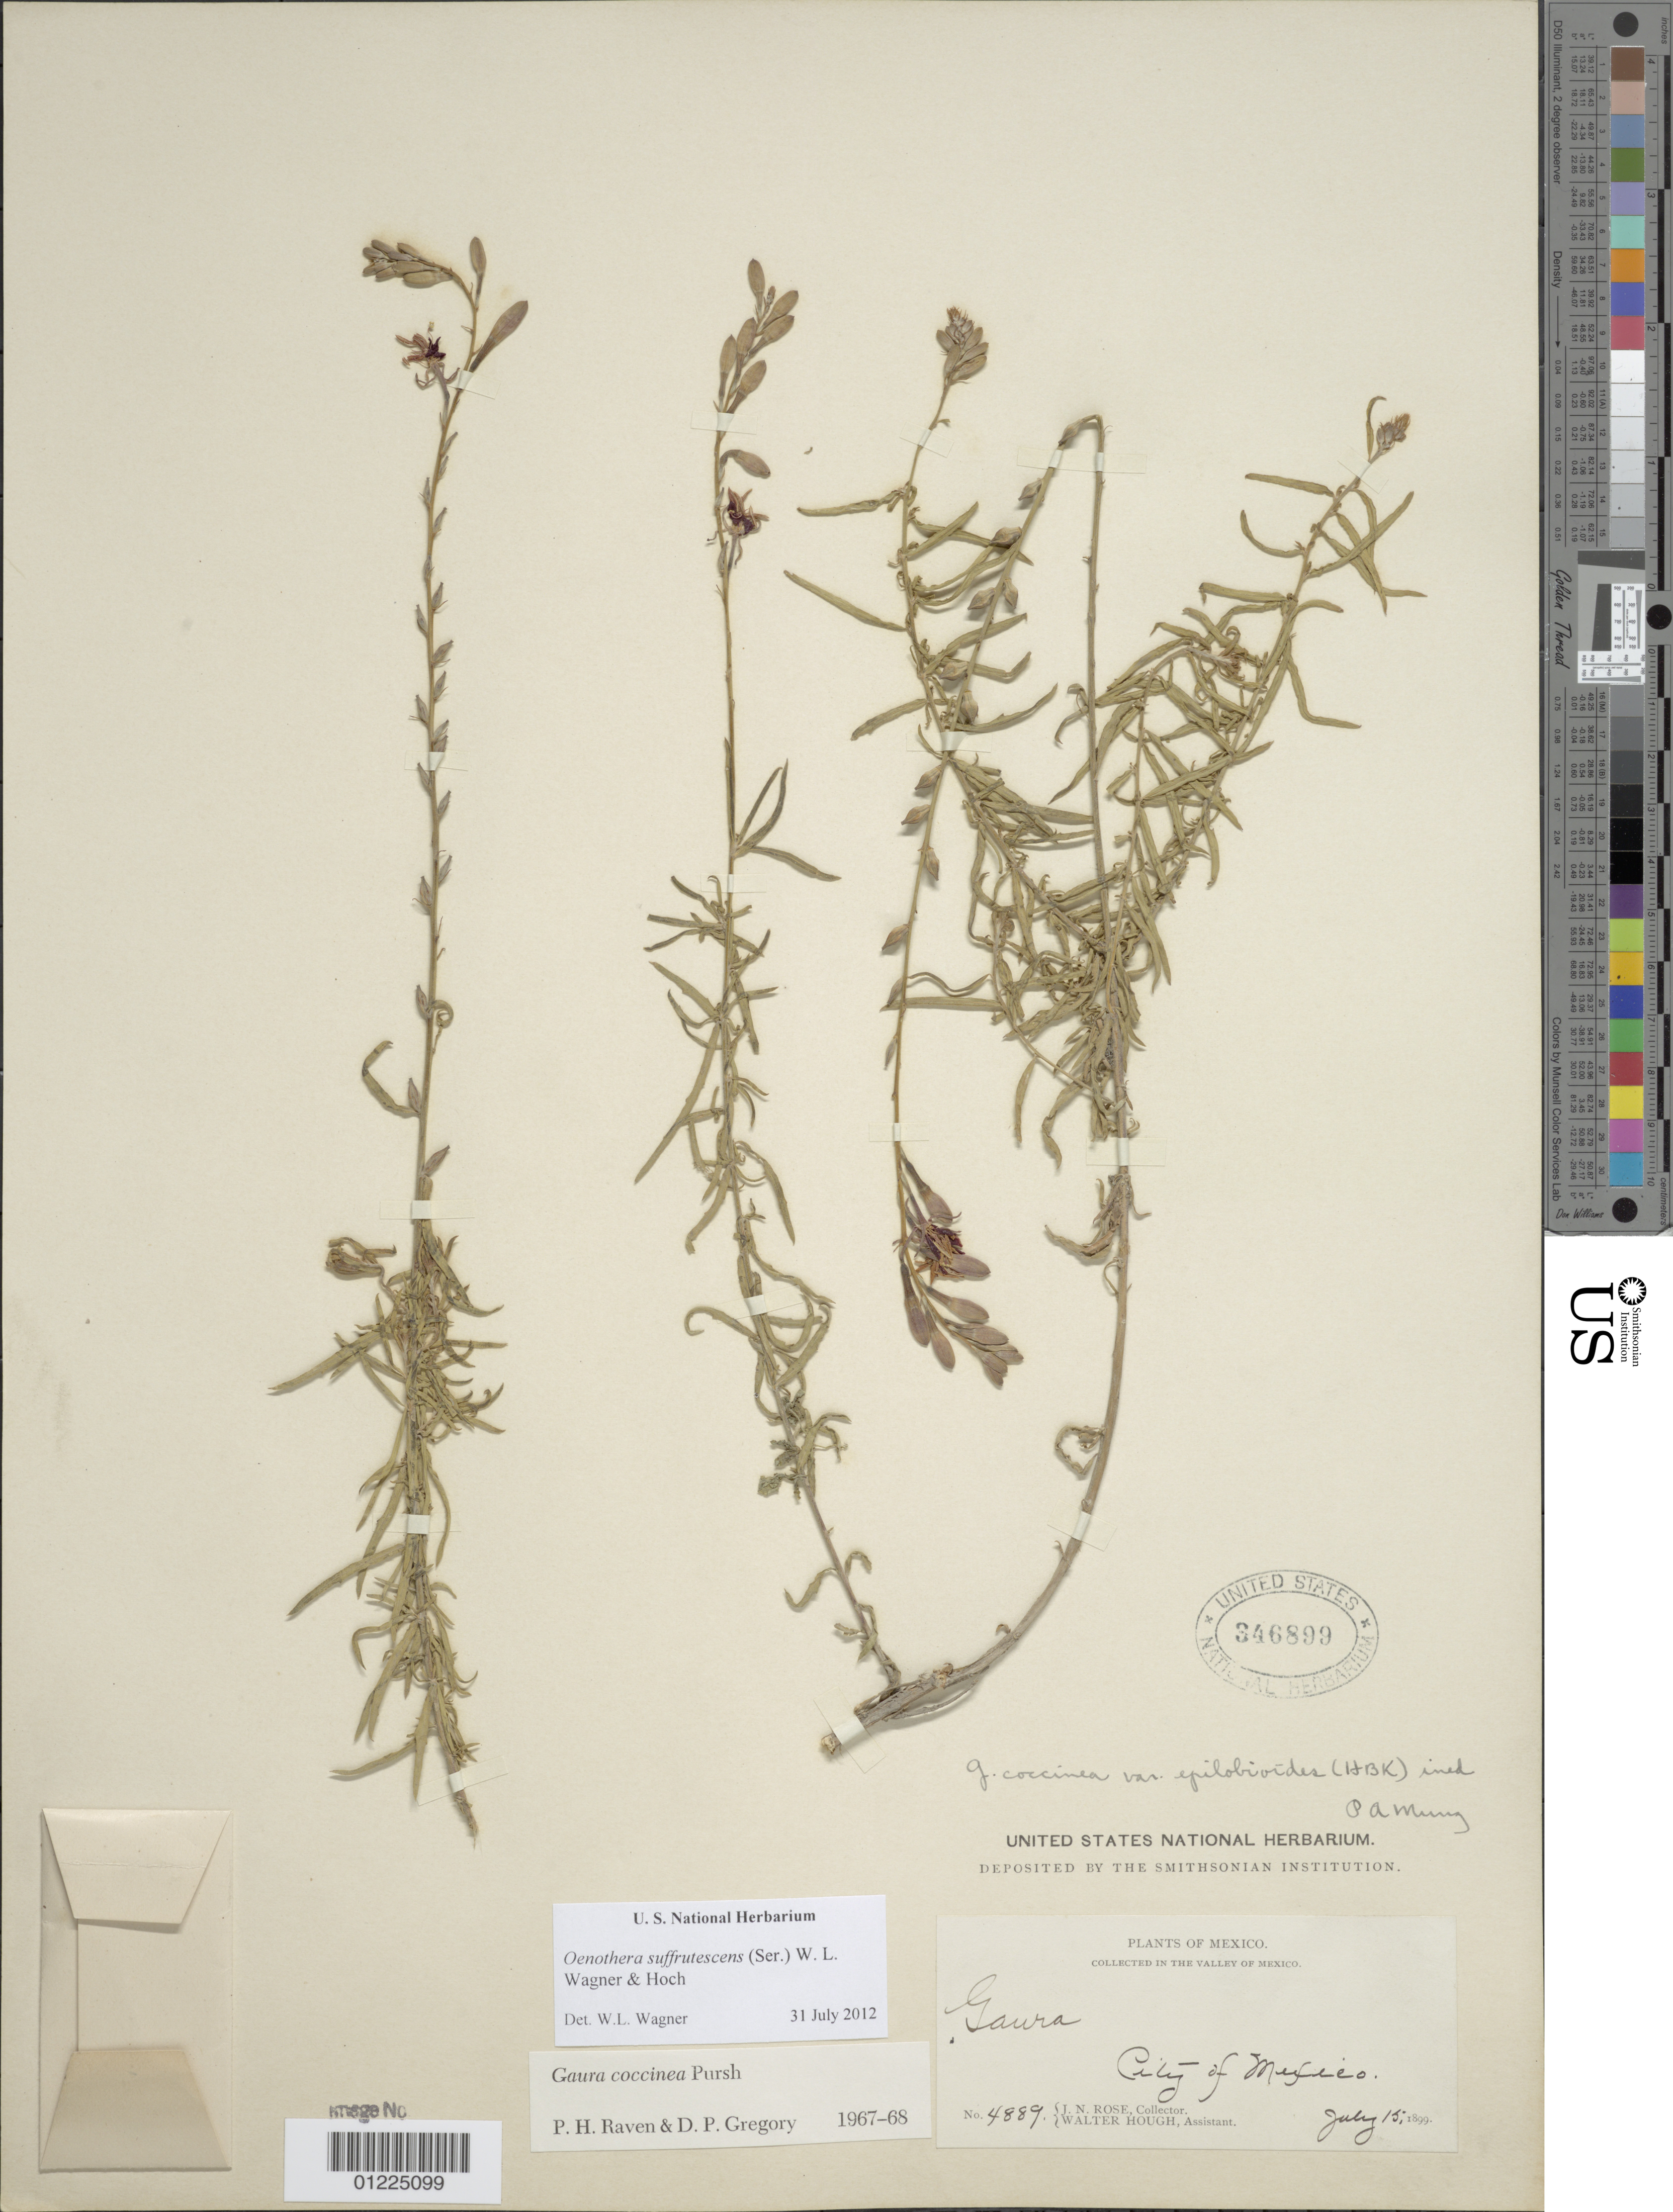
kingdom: Plantae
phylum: Tracheophyta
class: Magnoliopsida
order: Myrtales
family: Onagraceae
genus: Oenothera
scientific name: Oenothera suffrutescens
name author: (Ser.) W.L. Wagner & Hoch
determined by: Wagner, W. L., (BOT), Smithsonian Institution - National Museum of Natural History (UNITED STATES)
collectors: J. N. Rose & W. Hough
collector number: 4889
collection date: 1899-07-15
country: Mexico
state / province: Distrito Federal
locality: in the Valley of Mexico, City of Mexico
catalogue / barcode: US 346899